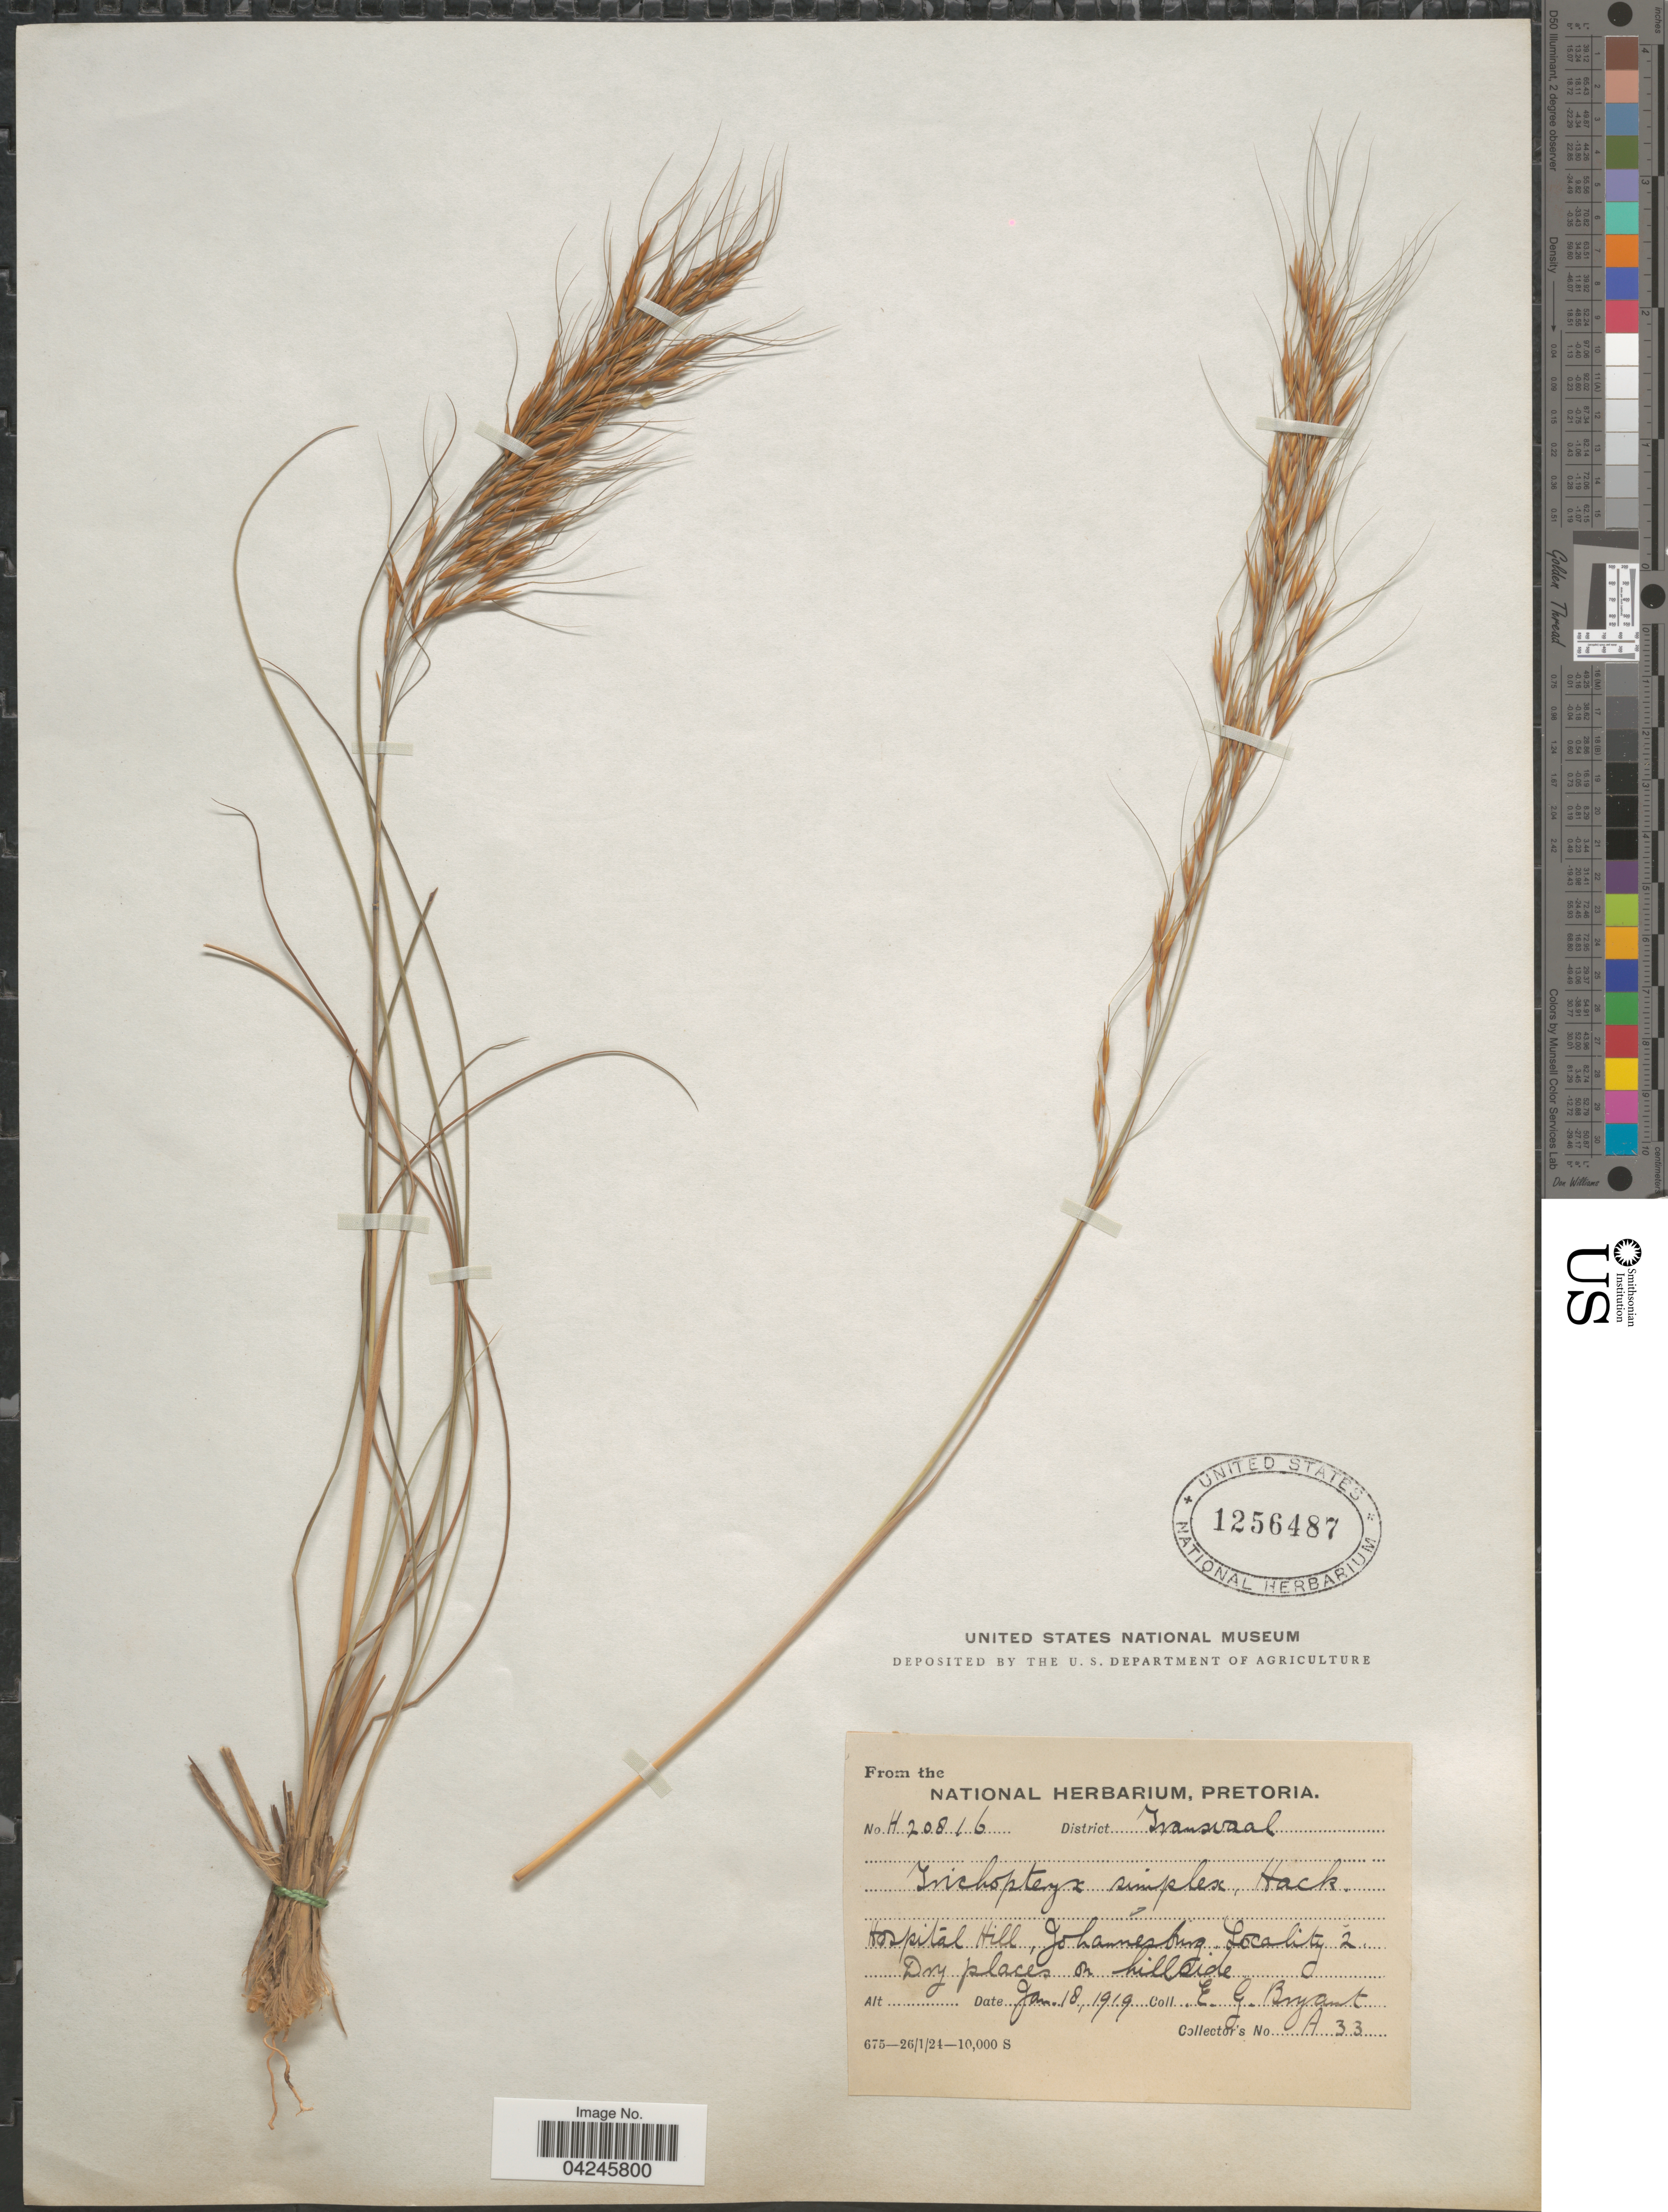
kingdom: Plantae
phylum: Tracheophyta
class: Liliopsida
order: Poales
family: Poaceae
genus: Loudetia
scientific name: Loudetia simplex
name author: (Nees) C.E. Hubb.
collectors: E. Bryant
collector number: A33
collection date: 1919-01-18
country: South Africa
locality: District Transvaal. Hospital Hill, Johannesburg. Dry places on hillside.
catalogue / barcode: US 1256487